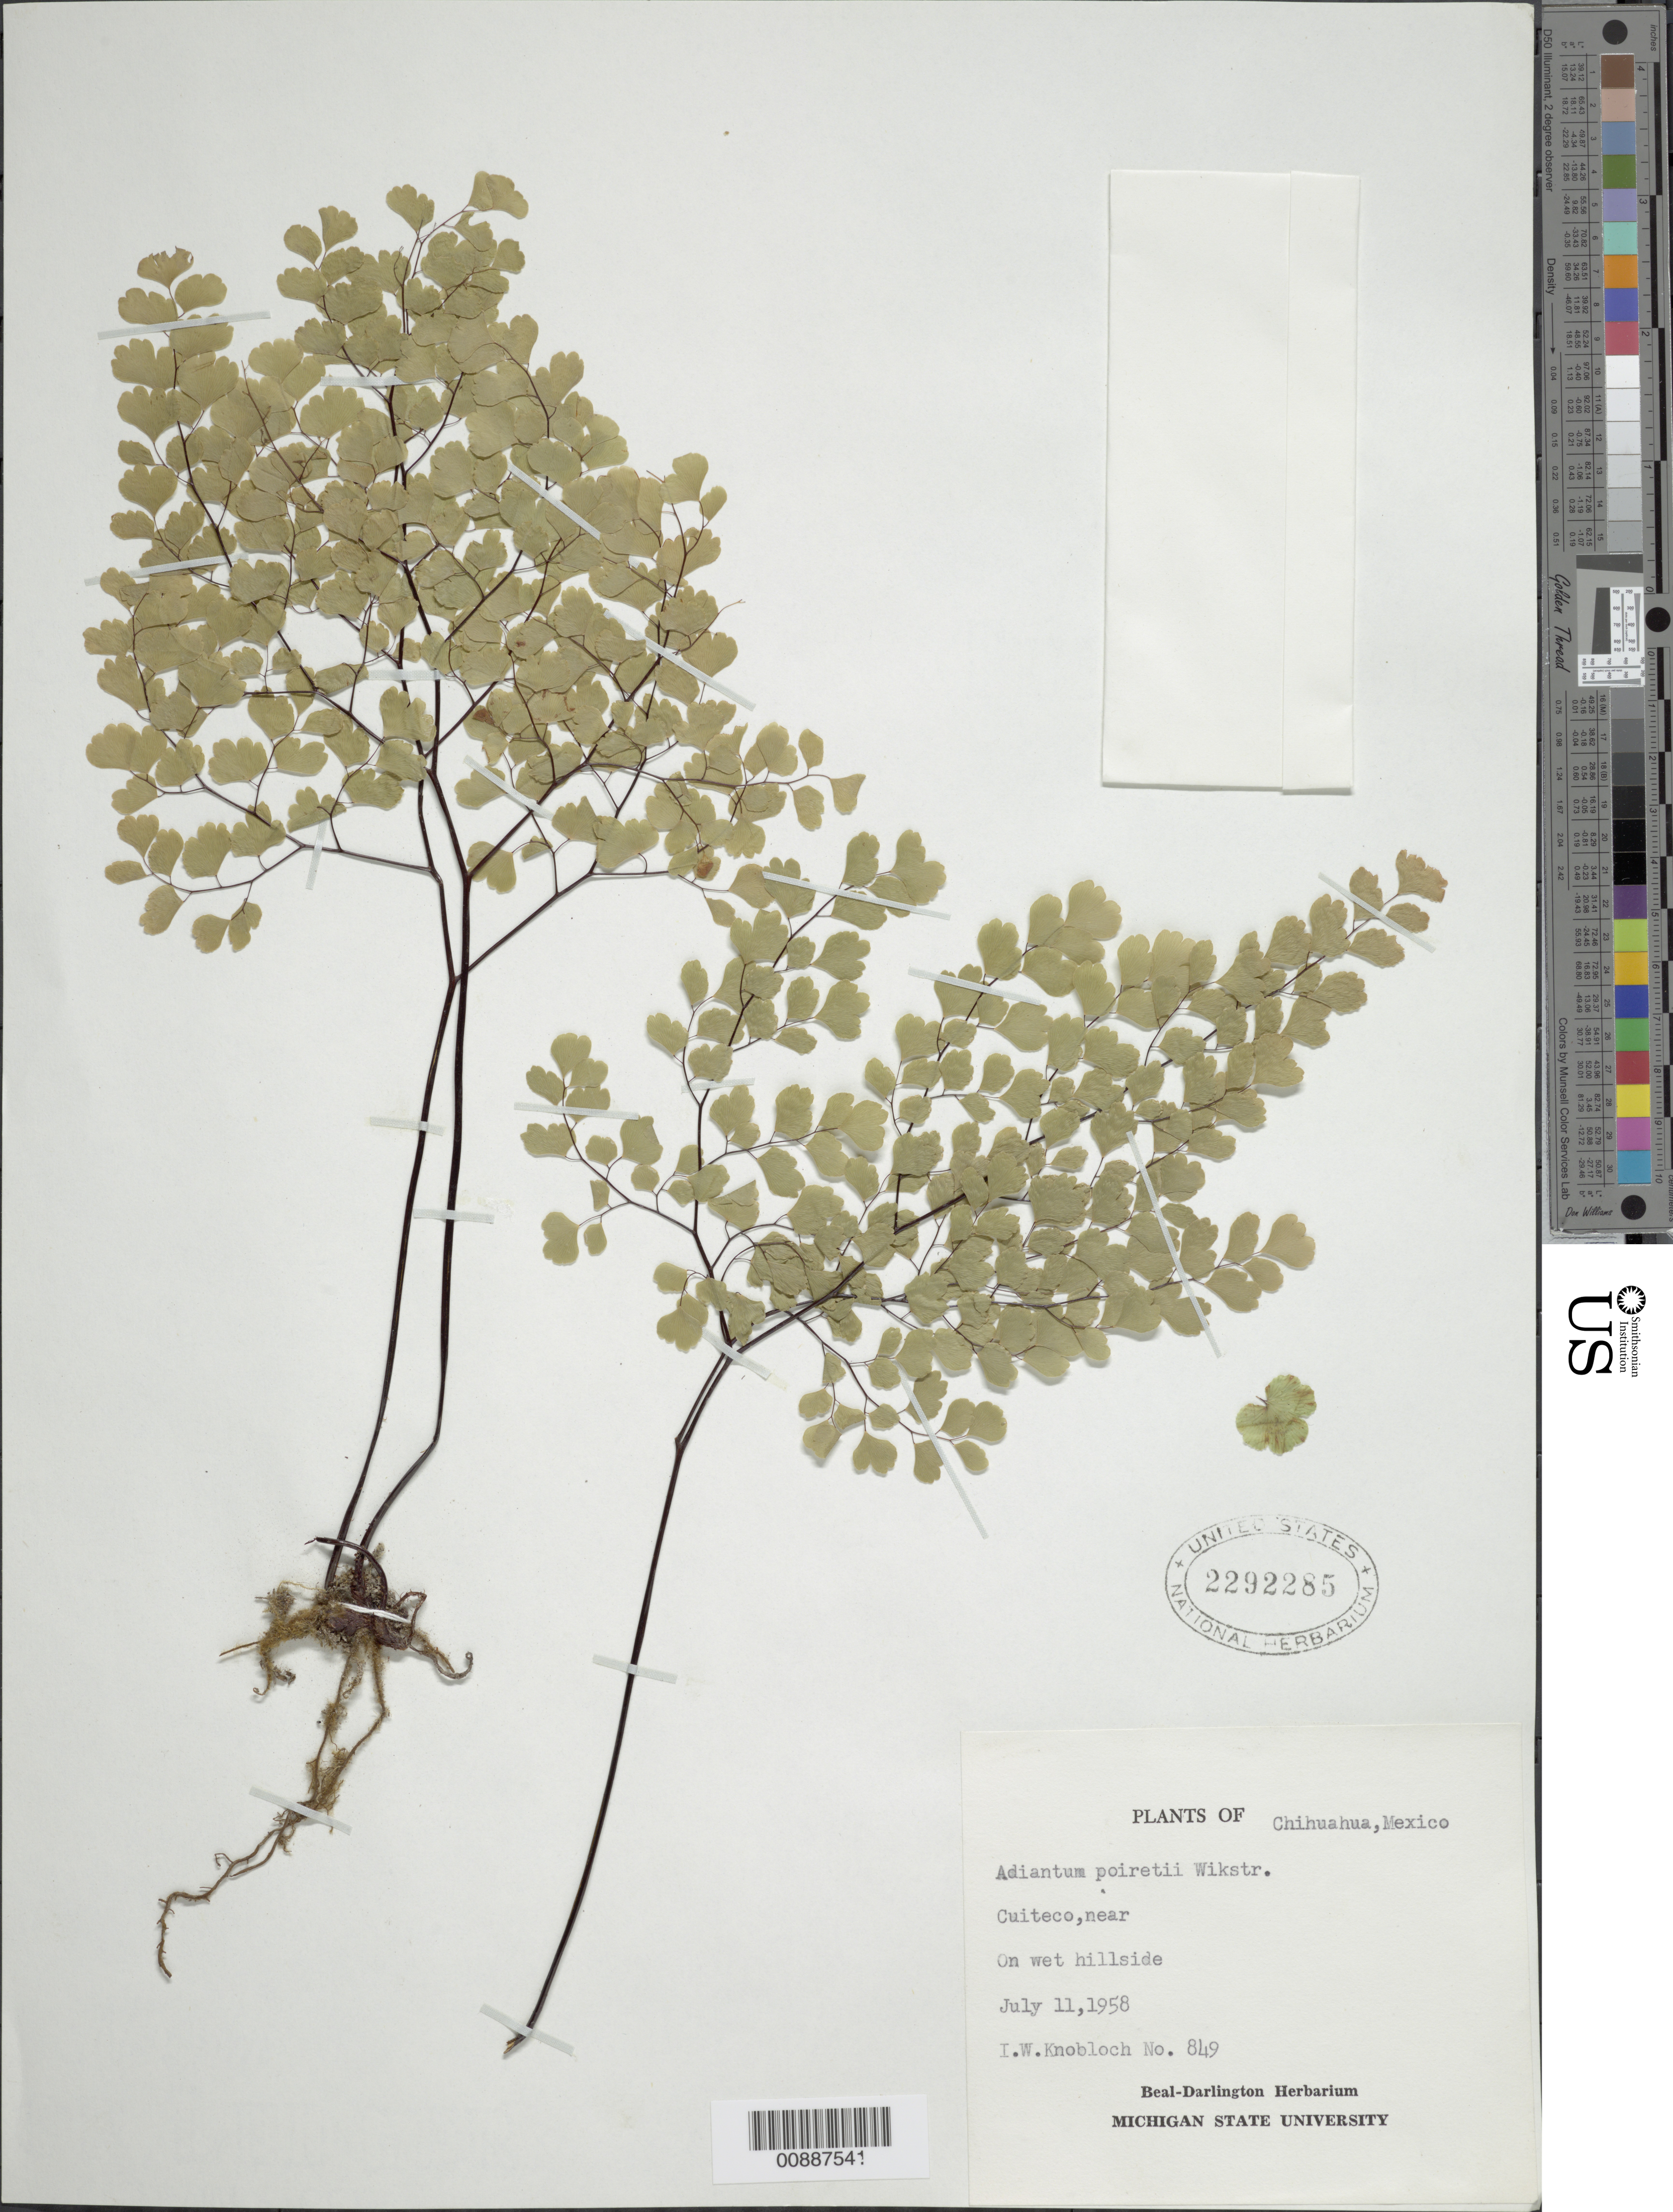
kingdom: Plantae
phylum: Tracheophyta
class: Polypodiopsida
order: Polypodiales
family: Pteridaceae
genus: Adiantum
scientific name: Adiantum poiretii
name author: Wikstr.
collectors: I. W. Knobloch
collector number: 849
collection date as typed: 11 Jul 1958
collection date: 1958-07-11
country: Mexico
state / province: Chihuahua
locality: Near Cuiteco, Chihuahua.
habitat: On wet hillside.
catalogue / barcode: US 2292285